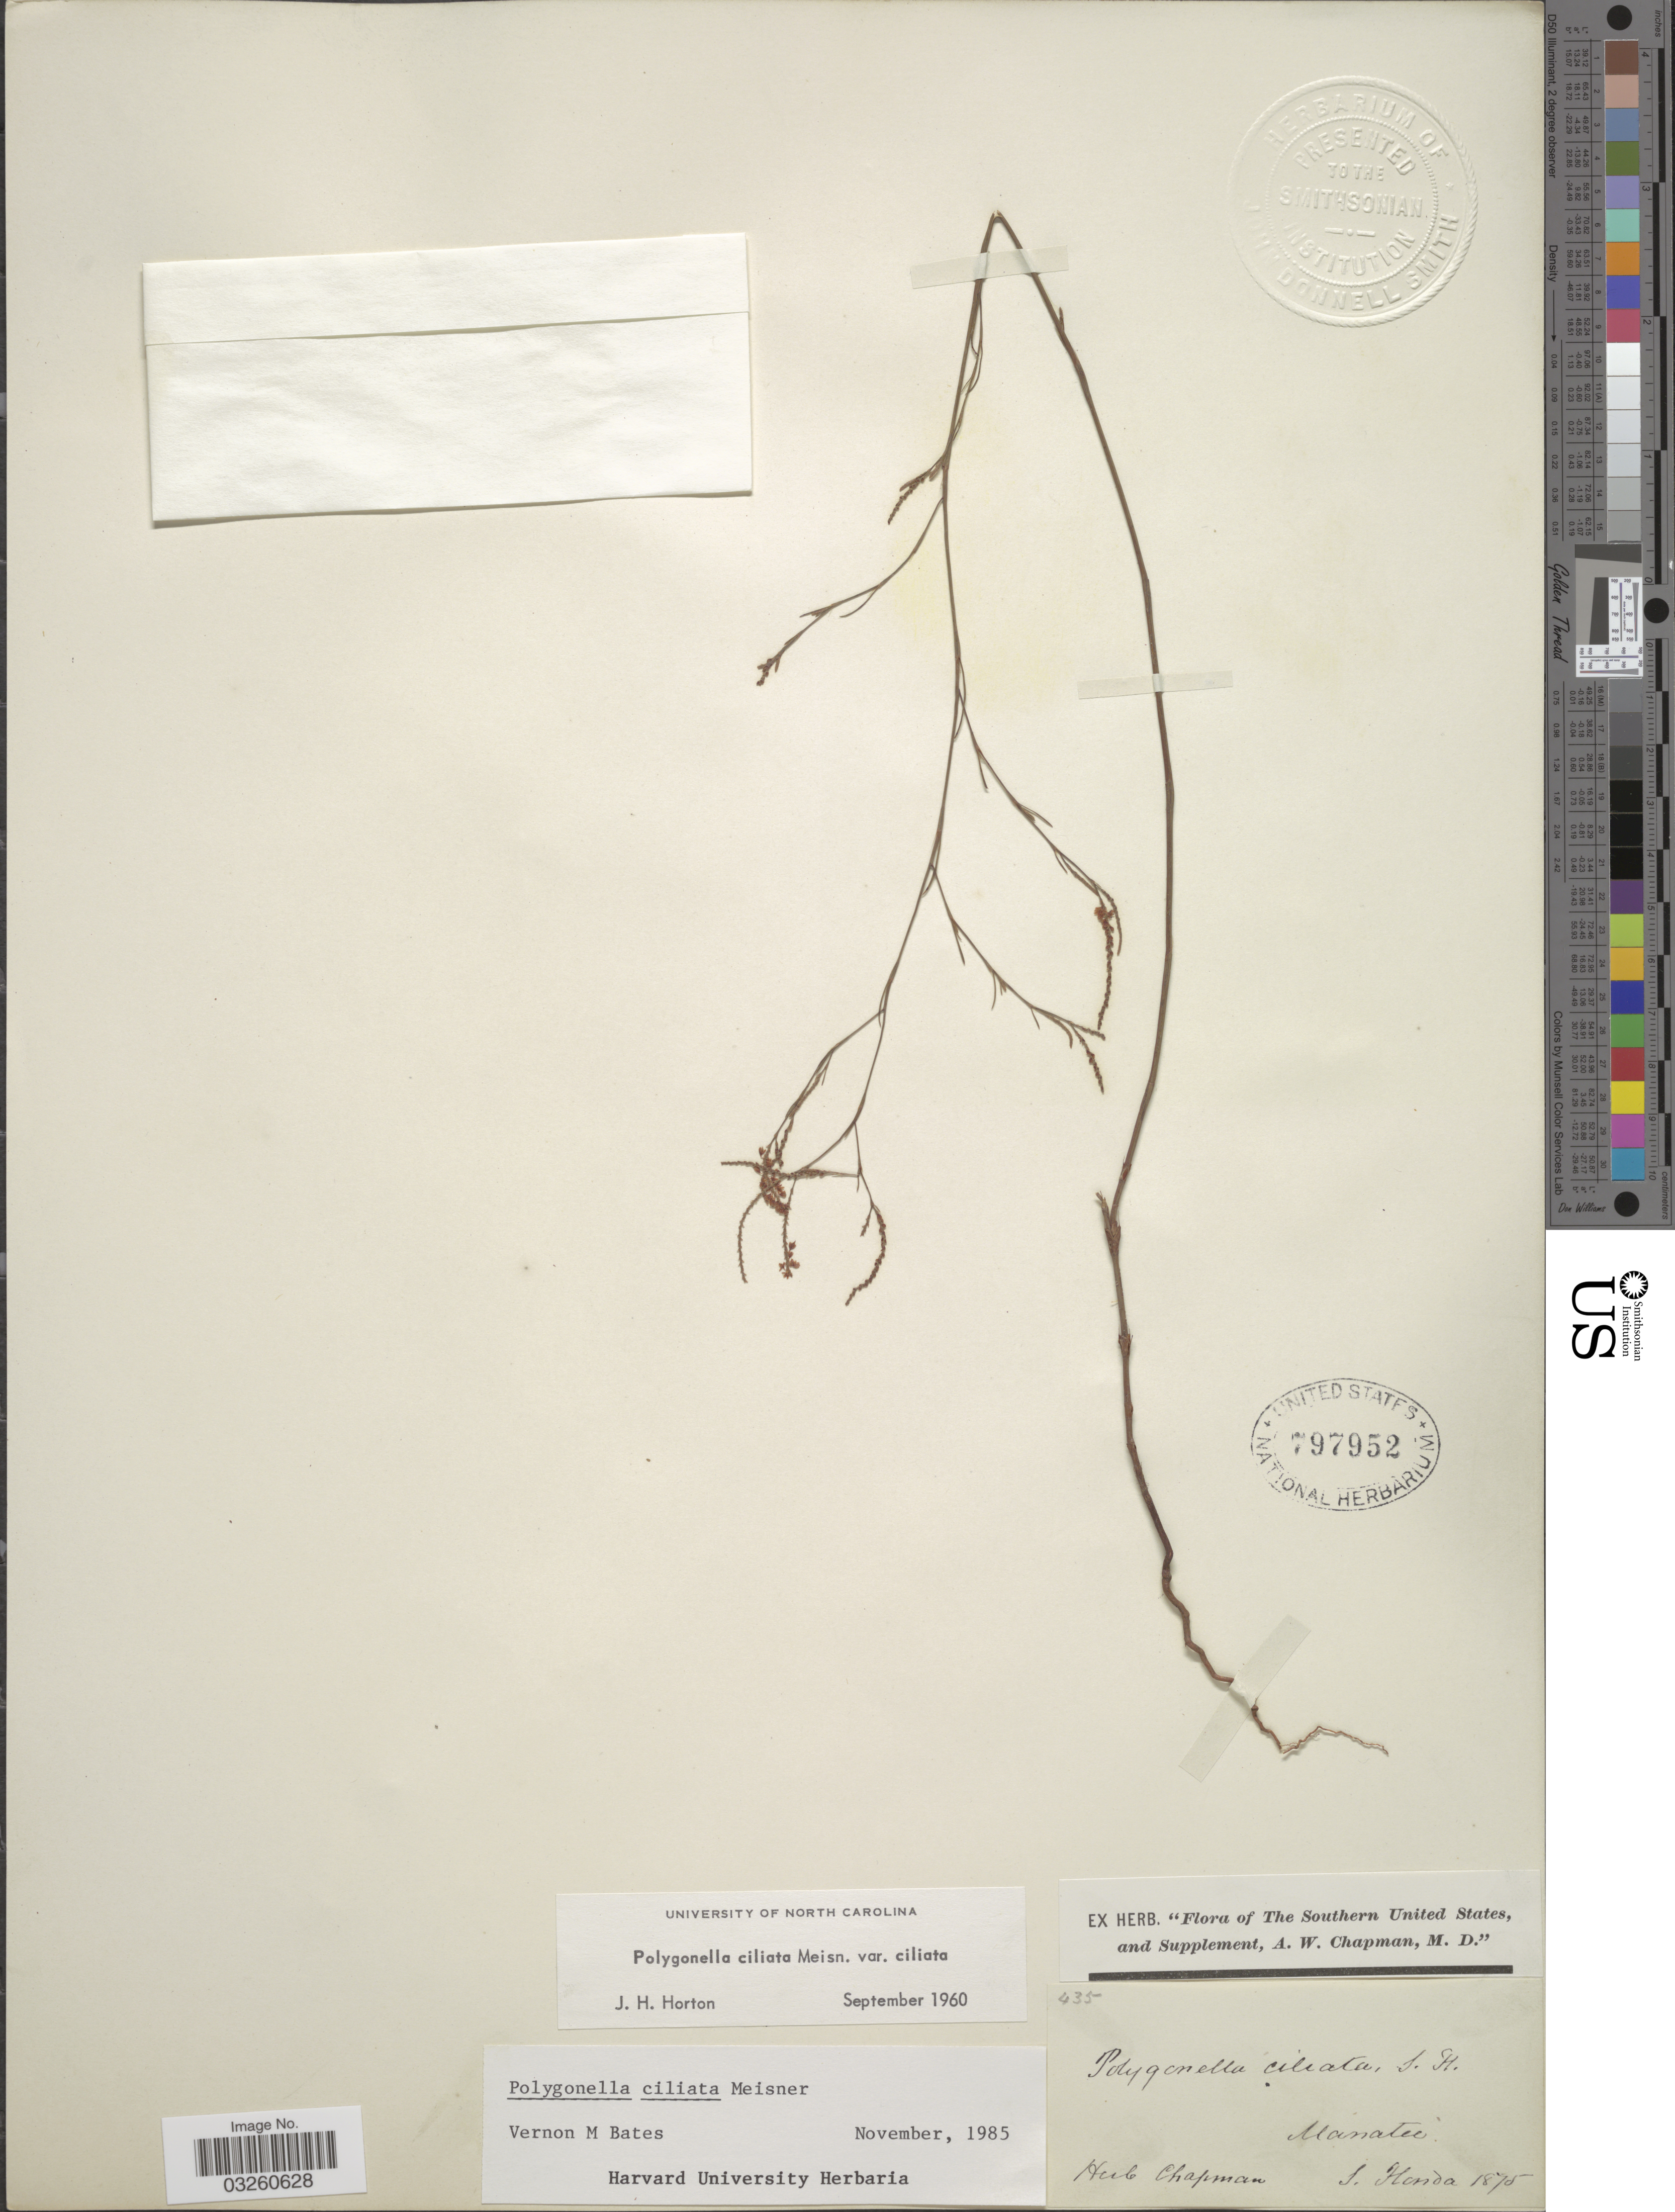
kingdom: Plantae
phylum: Tracheophyta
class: Magnoliopsida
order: Caryophyllales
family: Polygonaceae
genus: Polygonella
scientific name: Polygonella ciliata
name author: Meisn.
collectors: ex herb. A.W. Chapman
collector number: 435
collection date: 1875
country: United States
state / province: Florida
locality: Manatee. S. Florida. The Southern United States, and Supplement.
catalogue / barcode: US 797952